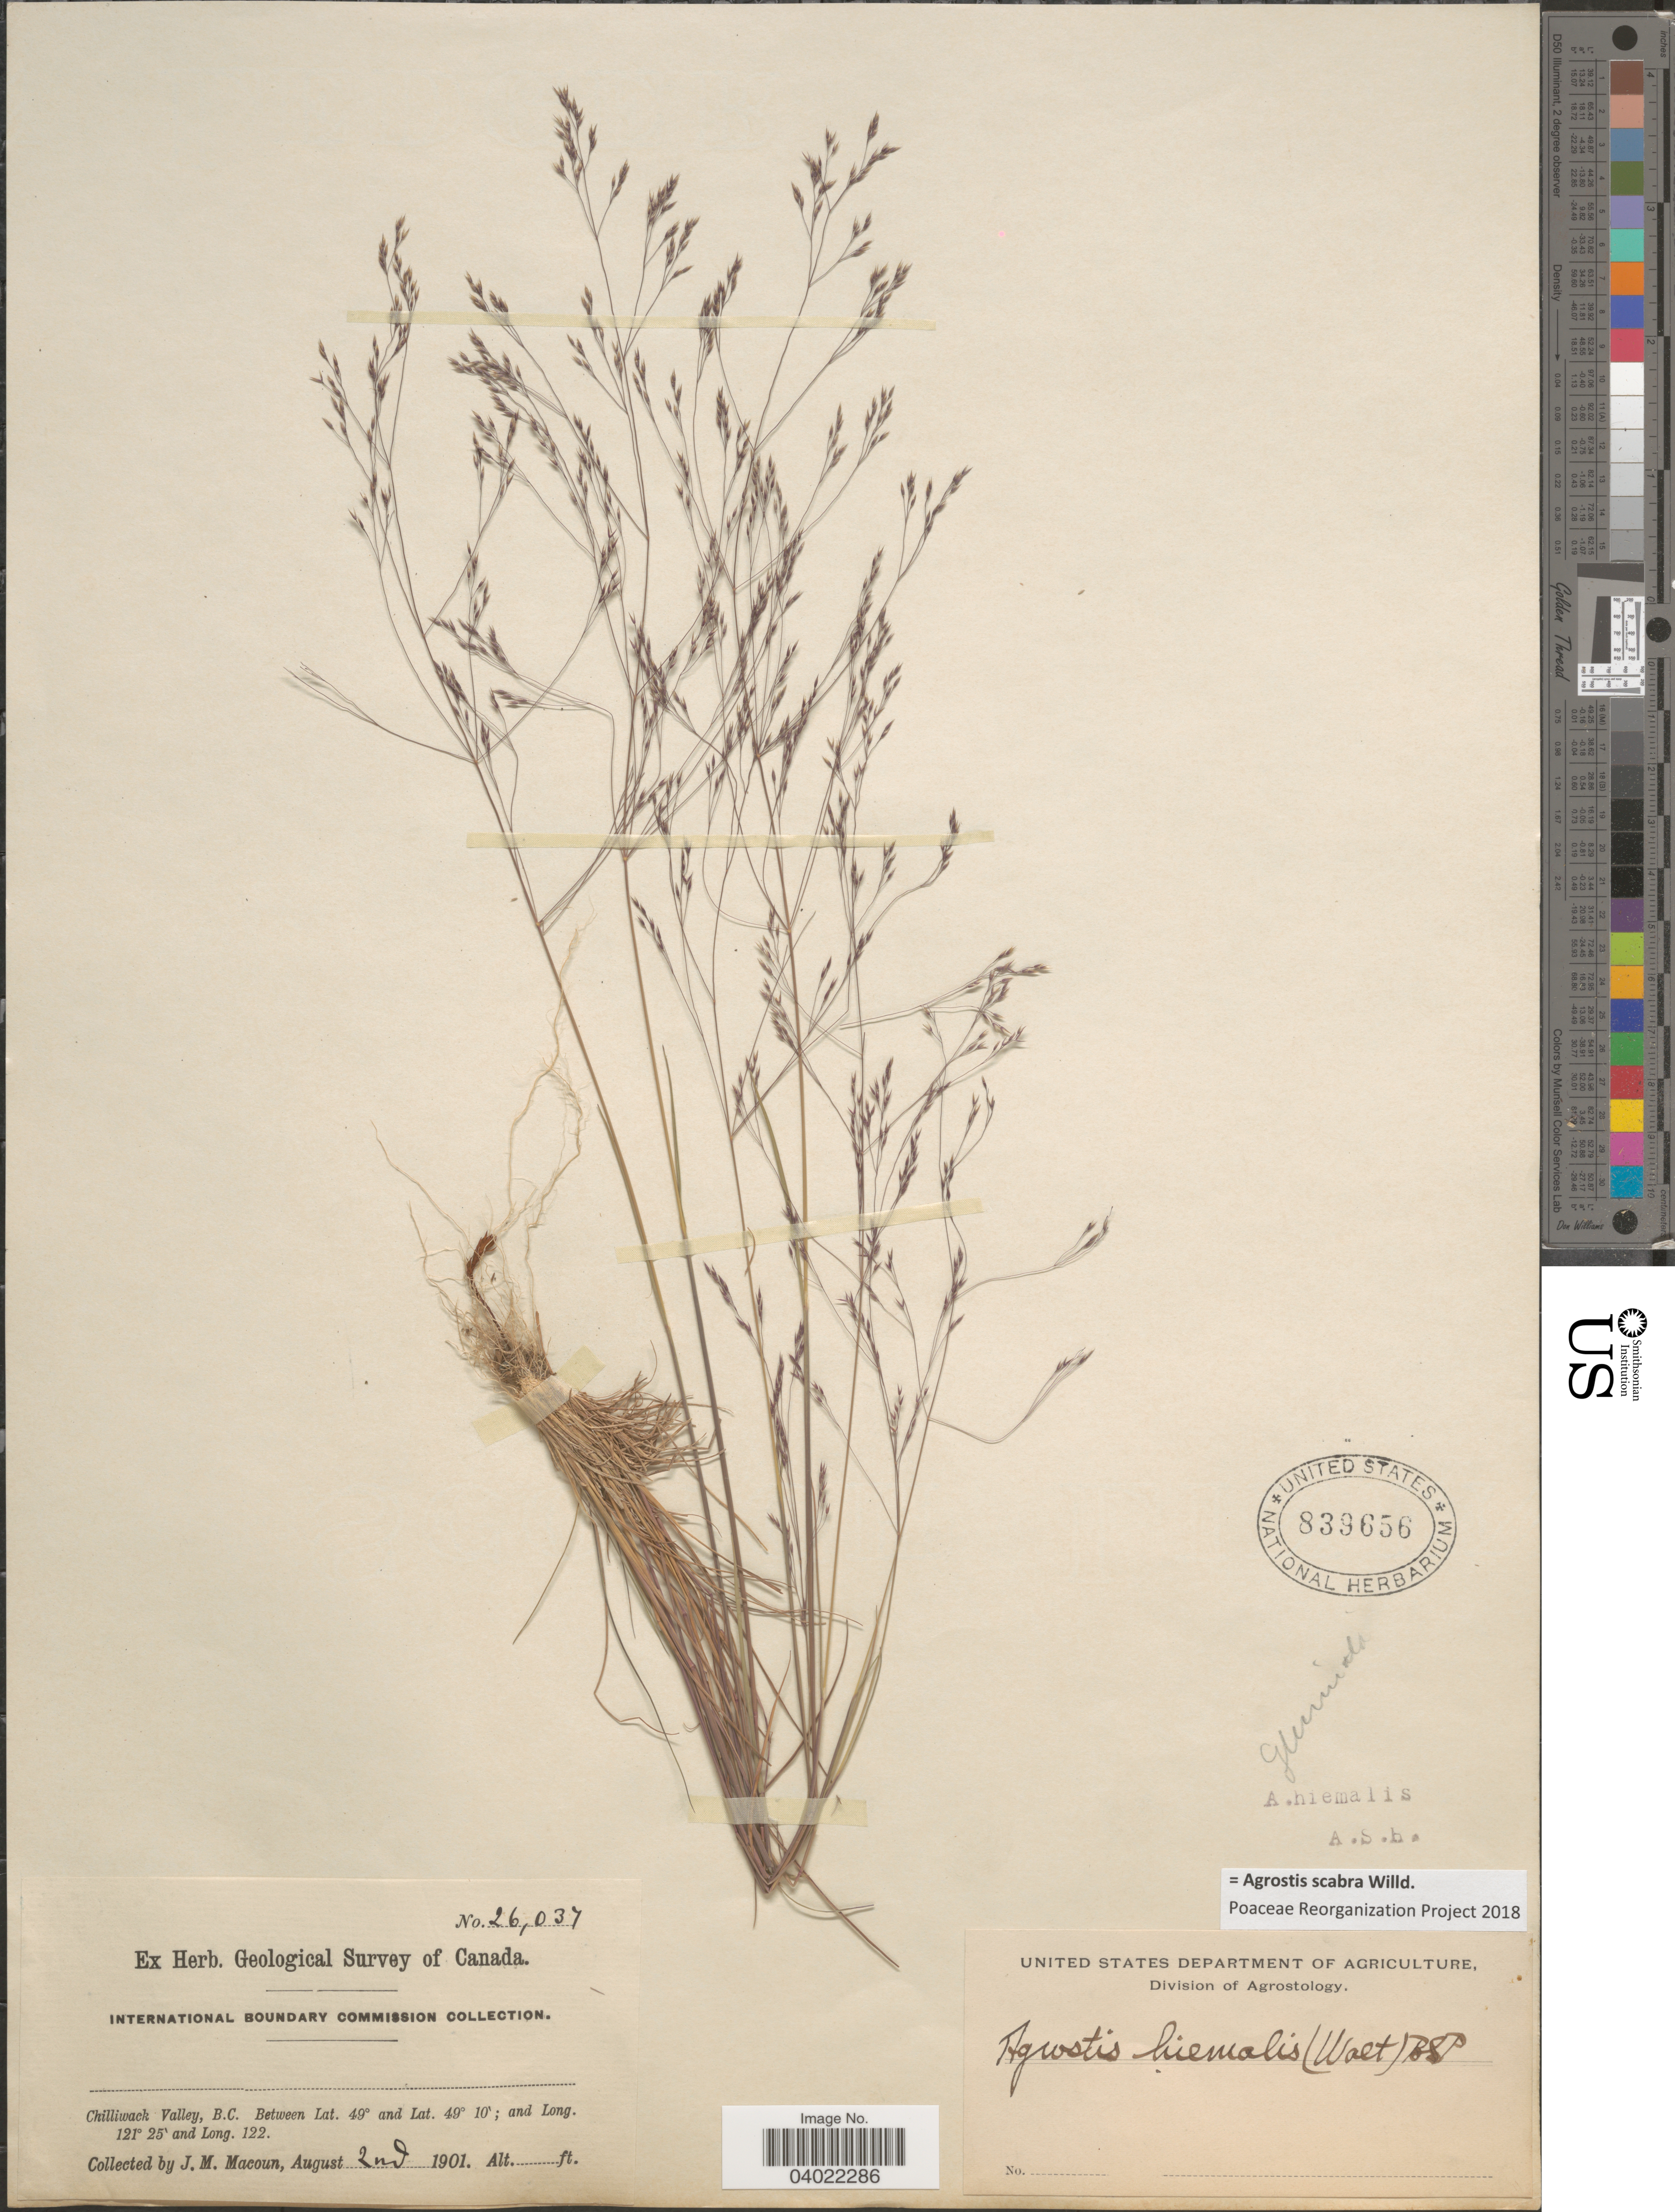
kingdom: Plantae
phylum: Tracheophyta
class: Liliopsida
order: Poales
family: Poaceae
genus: Agrostis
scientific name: Agrostis scabra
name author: Willd.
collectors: J. M. Macoun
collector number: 26037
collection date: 1901-08-02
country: Canada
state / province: British Columbia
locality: Chilliwack Valley.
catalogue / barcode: US 839656